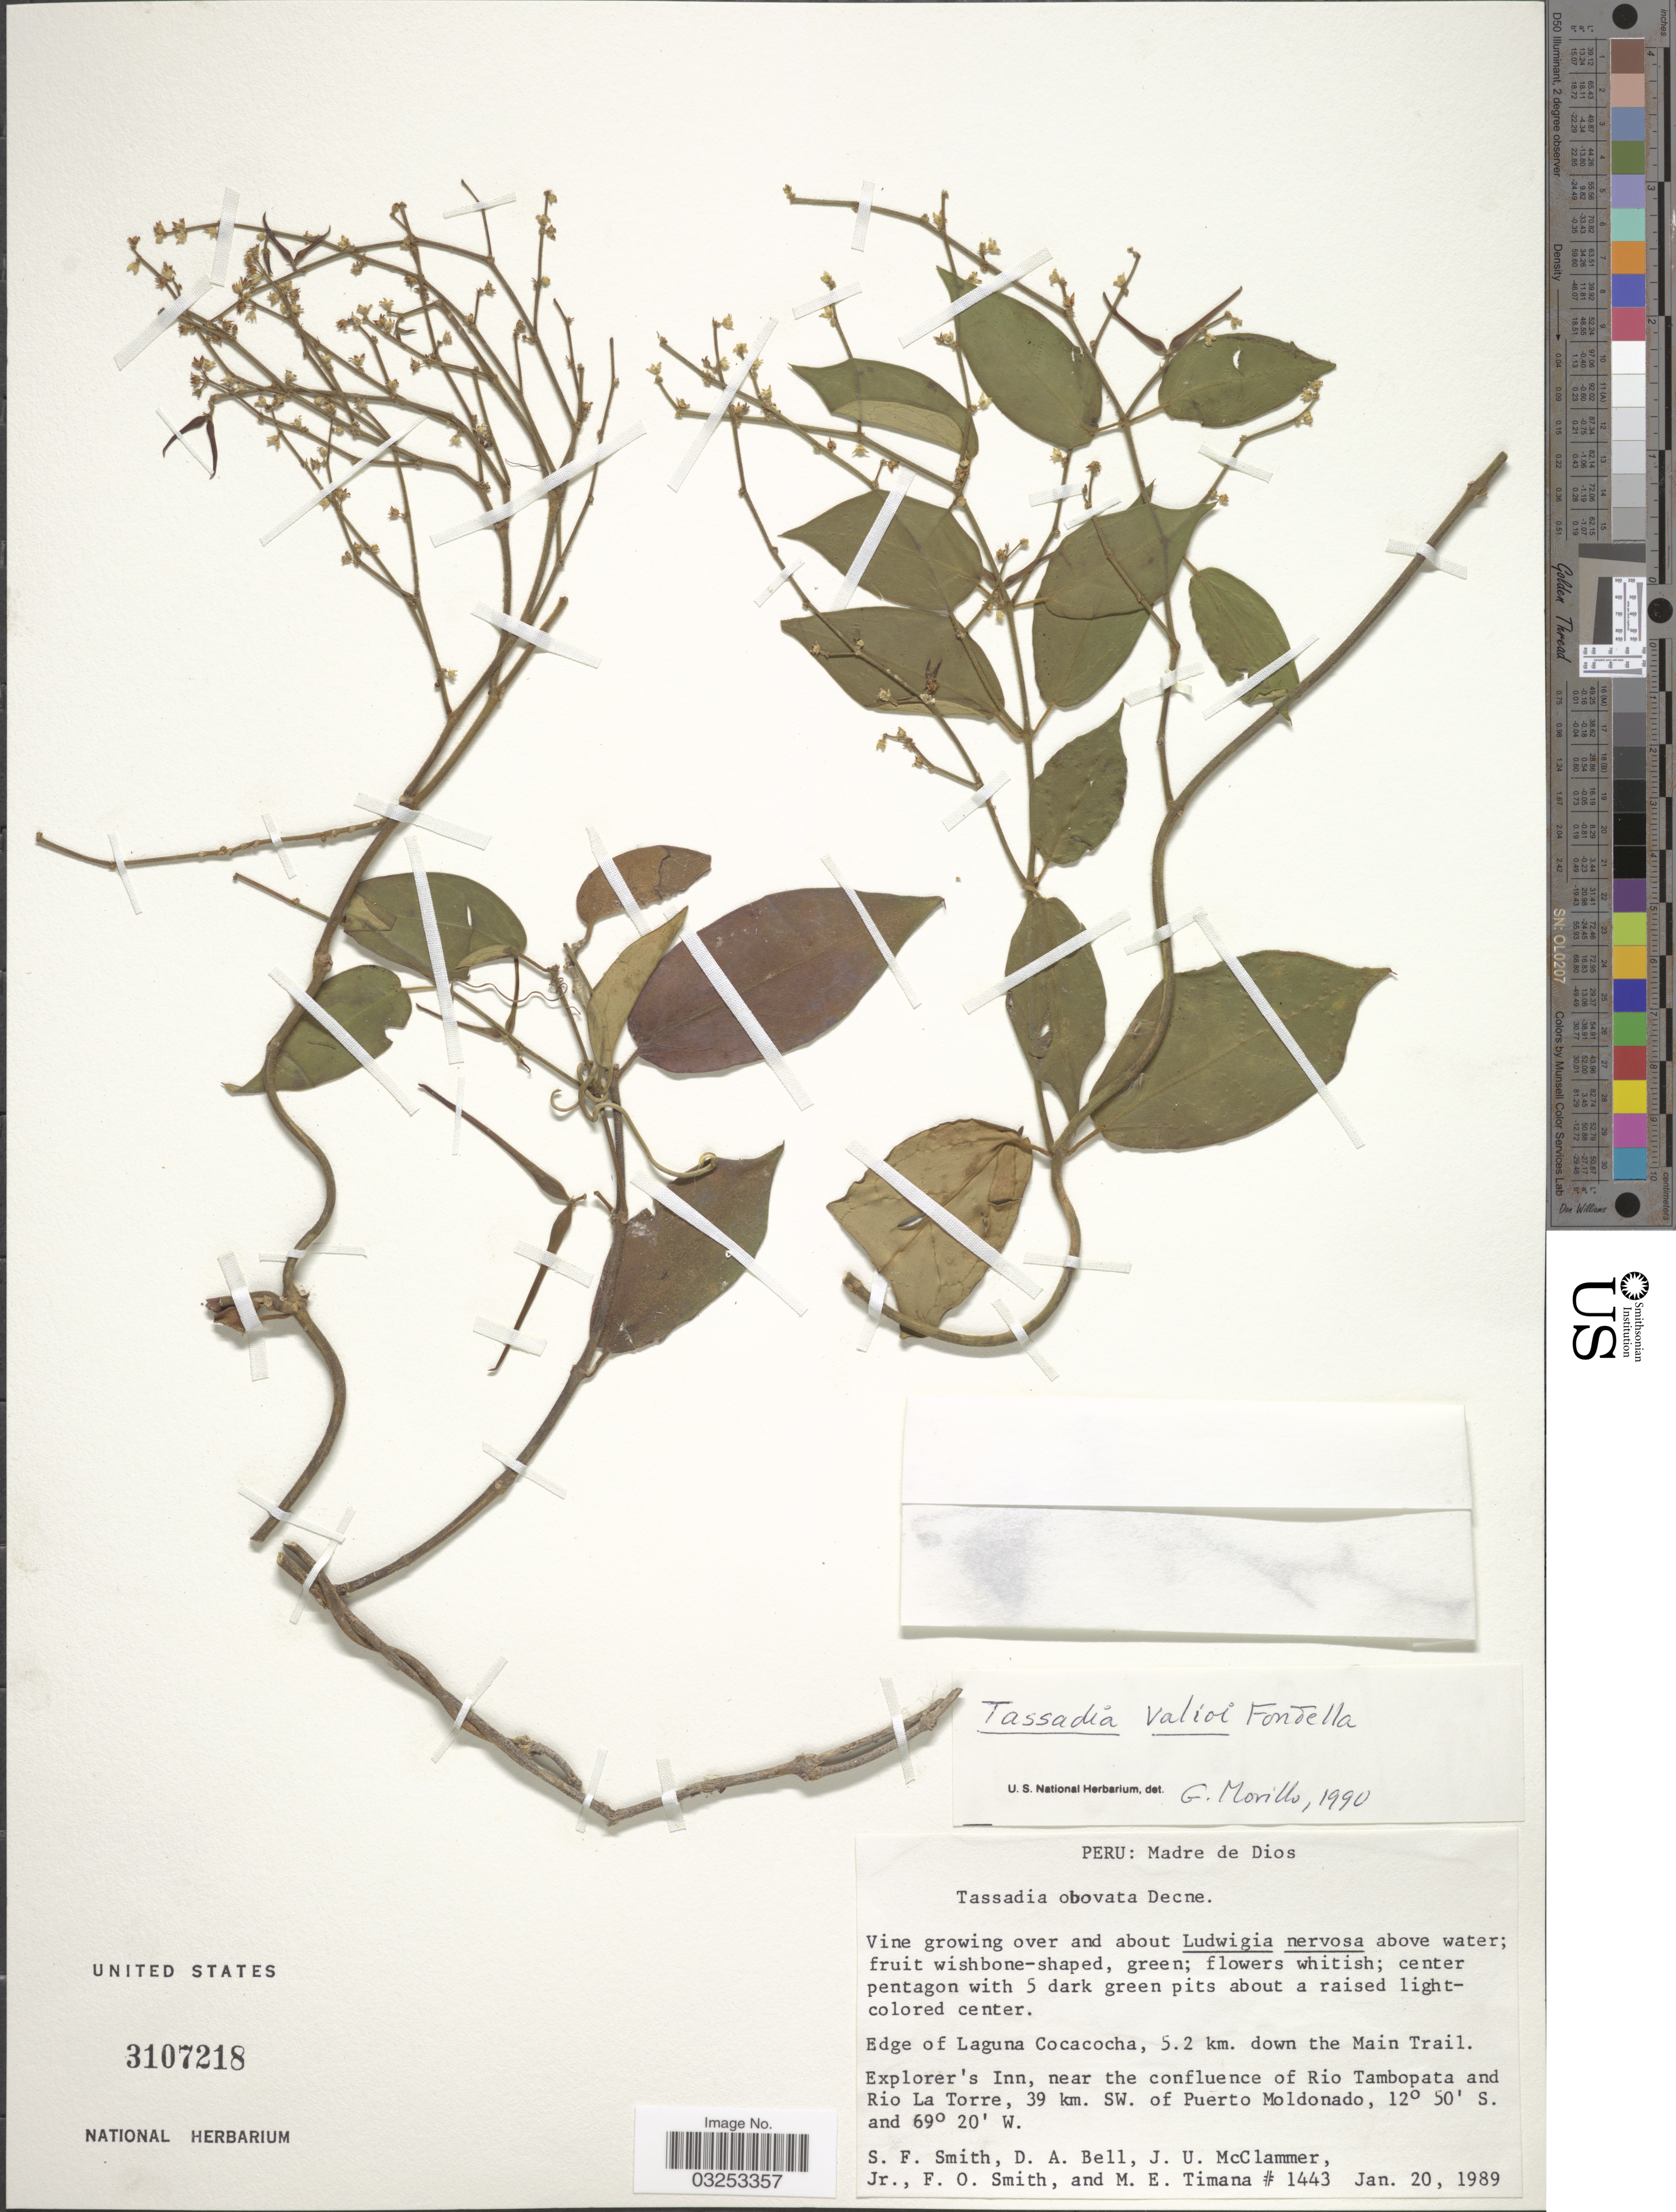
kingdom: Plantae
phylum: Tracheophyta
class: Magnoliopsida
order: Gentianales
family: Apocynaceae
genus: Tassadia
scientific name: Tassadia valioi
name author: Fontella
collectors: S.F. Smith, D. A. Bell, J. McClammer Jr. & F. Smith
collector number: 1443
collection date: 1989-01-20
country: Peru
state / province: Madre de Dios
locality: Edge of Laguna Cocacocha, 5.2 km. down the Main Trail. Explorer's Inn, near the confluence of Rio Tambopata and Rio La Torre, 39 km. SW. of Puerto Moldonado.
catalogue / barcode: US 3107218